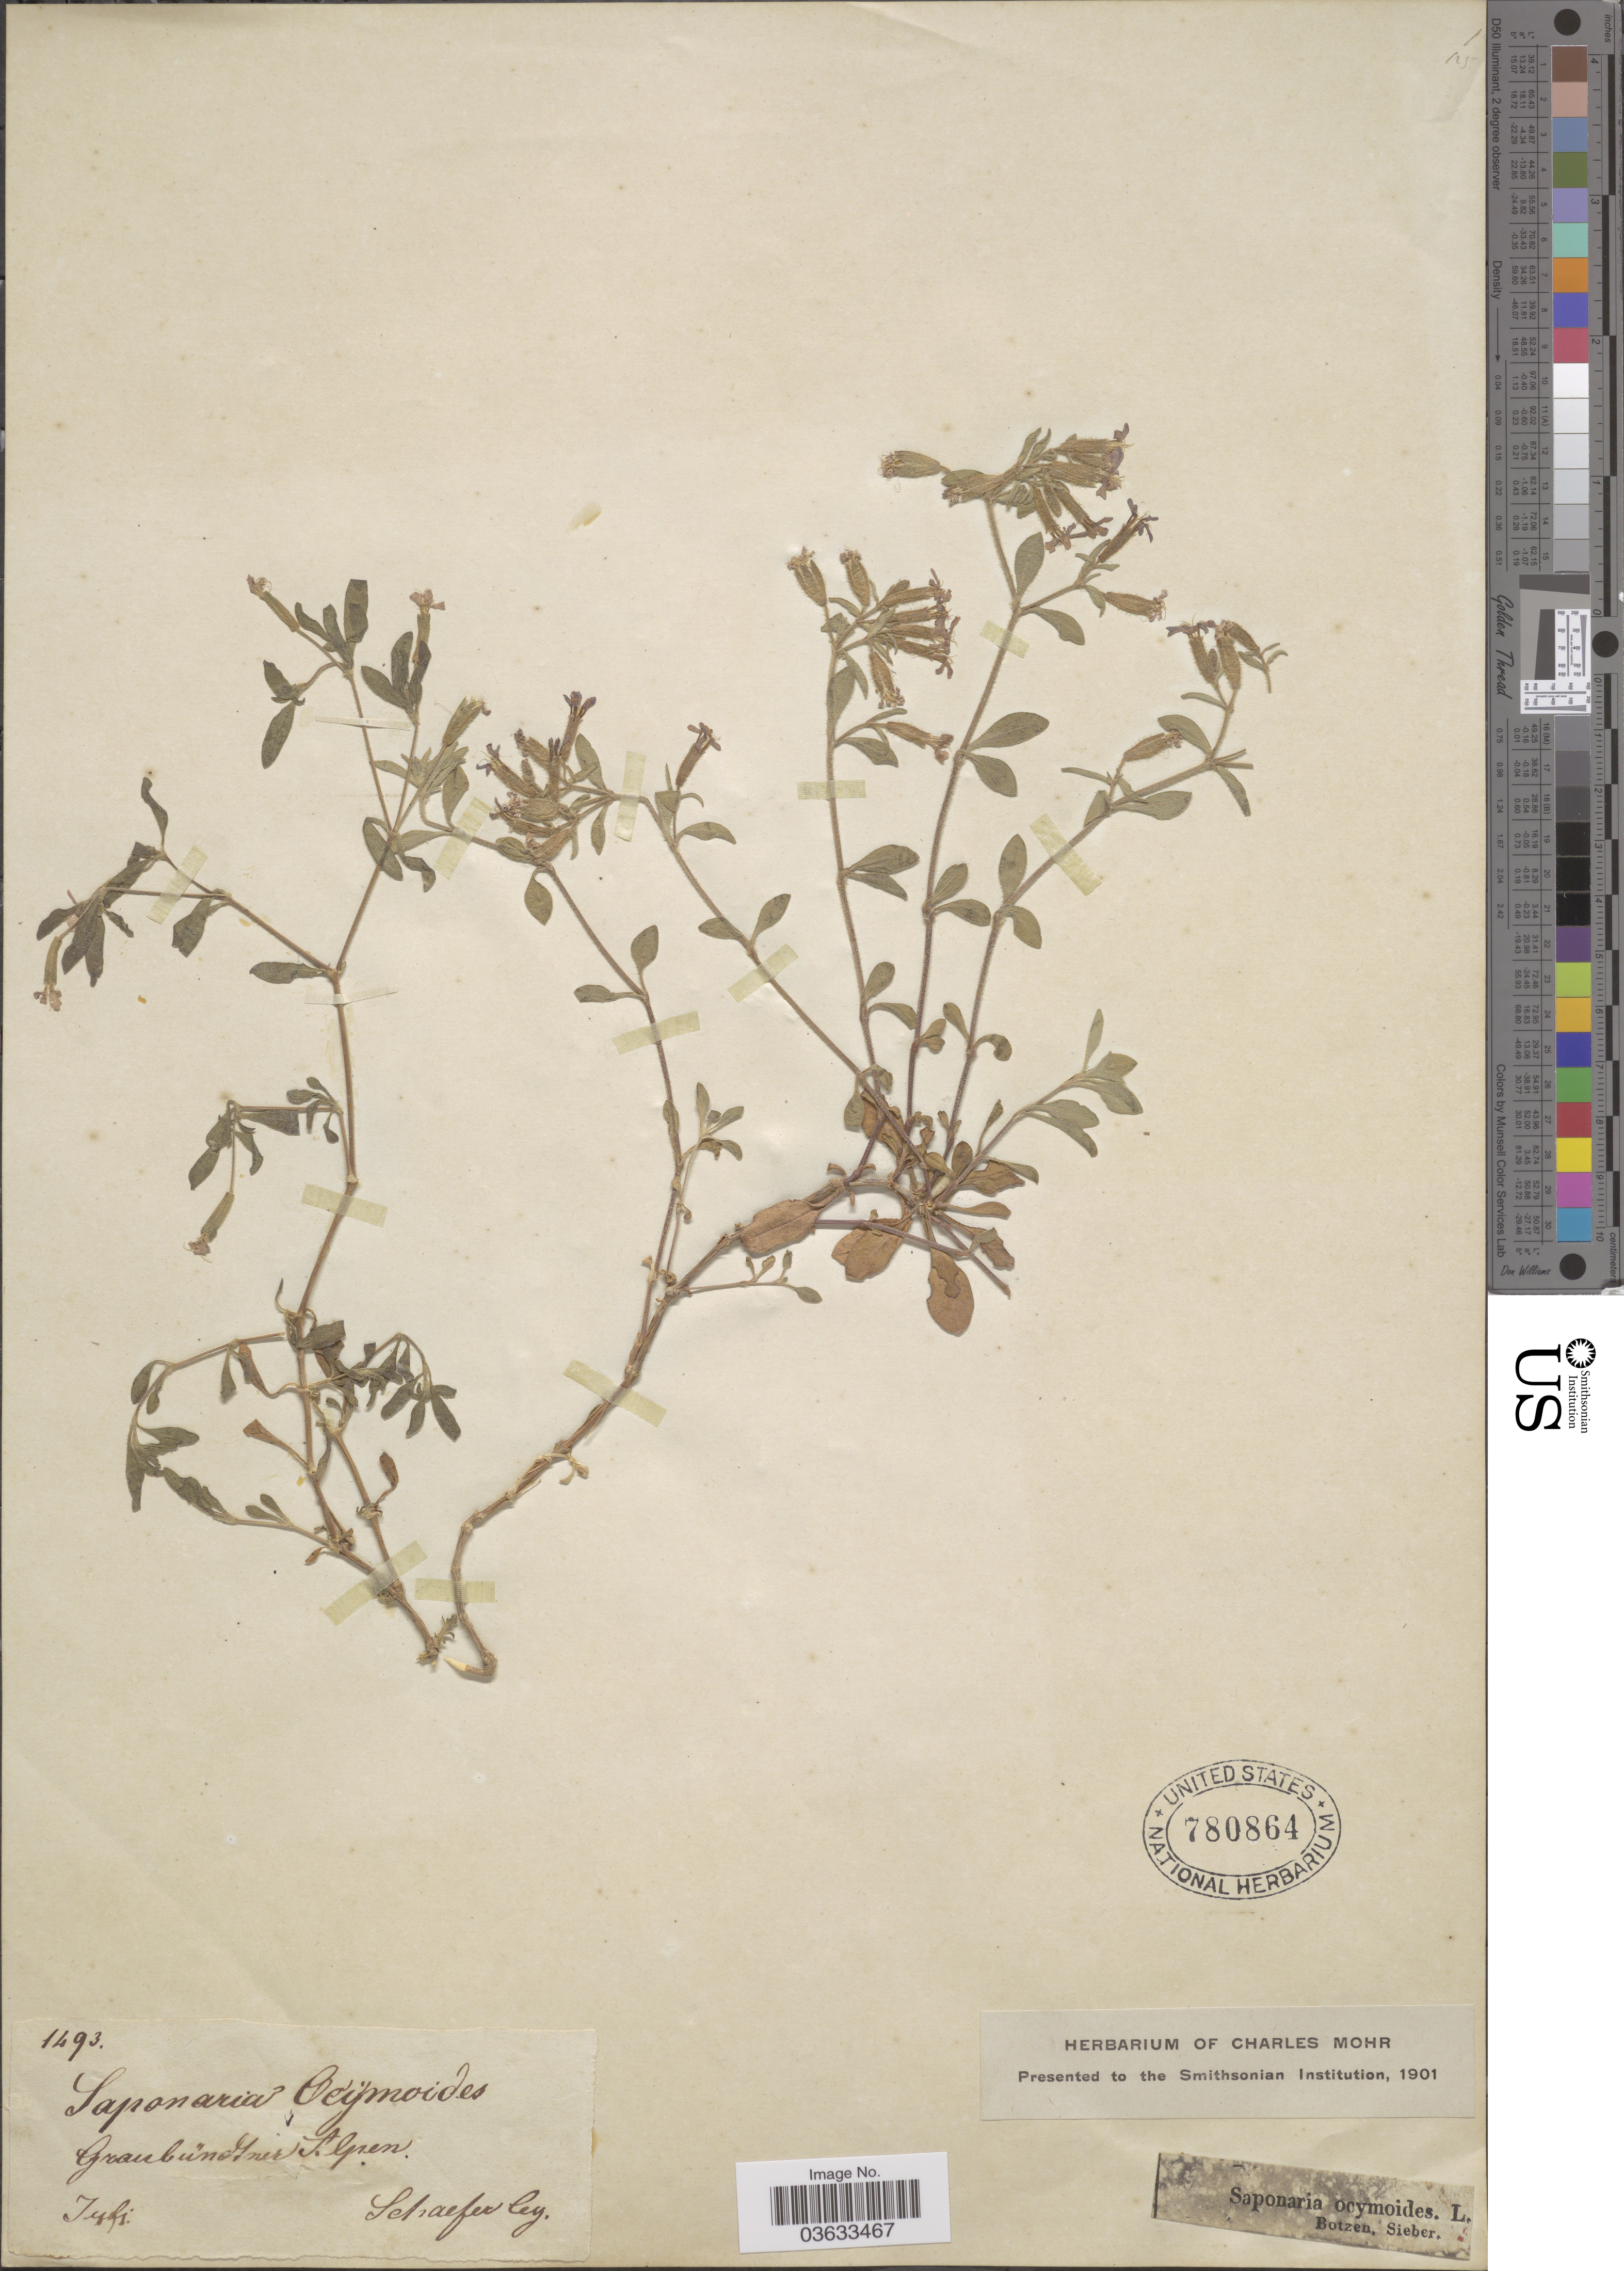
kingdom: Plantae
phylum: Tracheophyta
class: Magnoliopsida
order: Caryophyllales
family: Caryophyllaceae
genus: Saponaria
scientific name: Saponaria ocymoides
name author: L.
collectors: Schaefer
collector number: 1493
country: Switzerland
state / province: Graubunden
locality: Graubündner Alpen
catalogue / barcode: US 780864